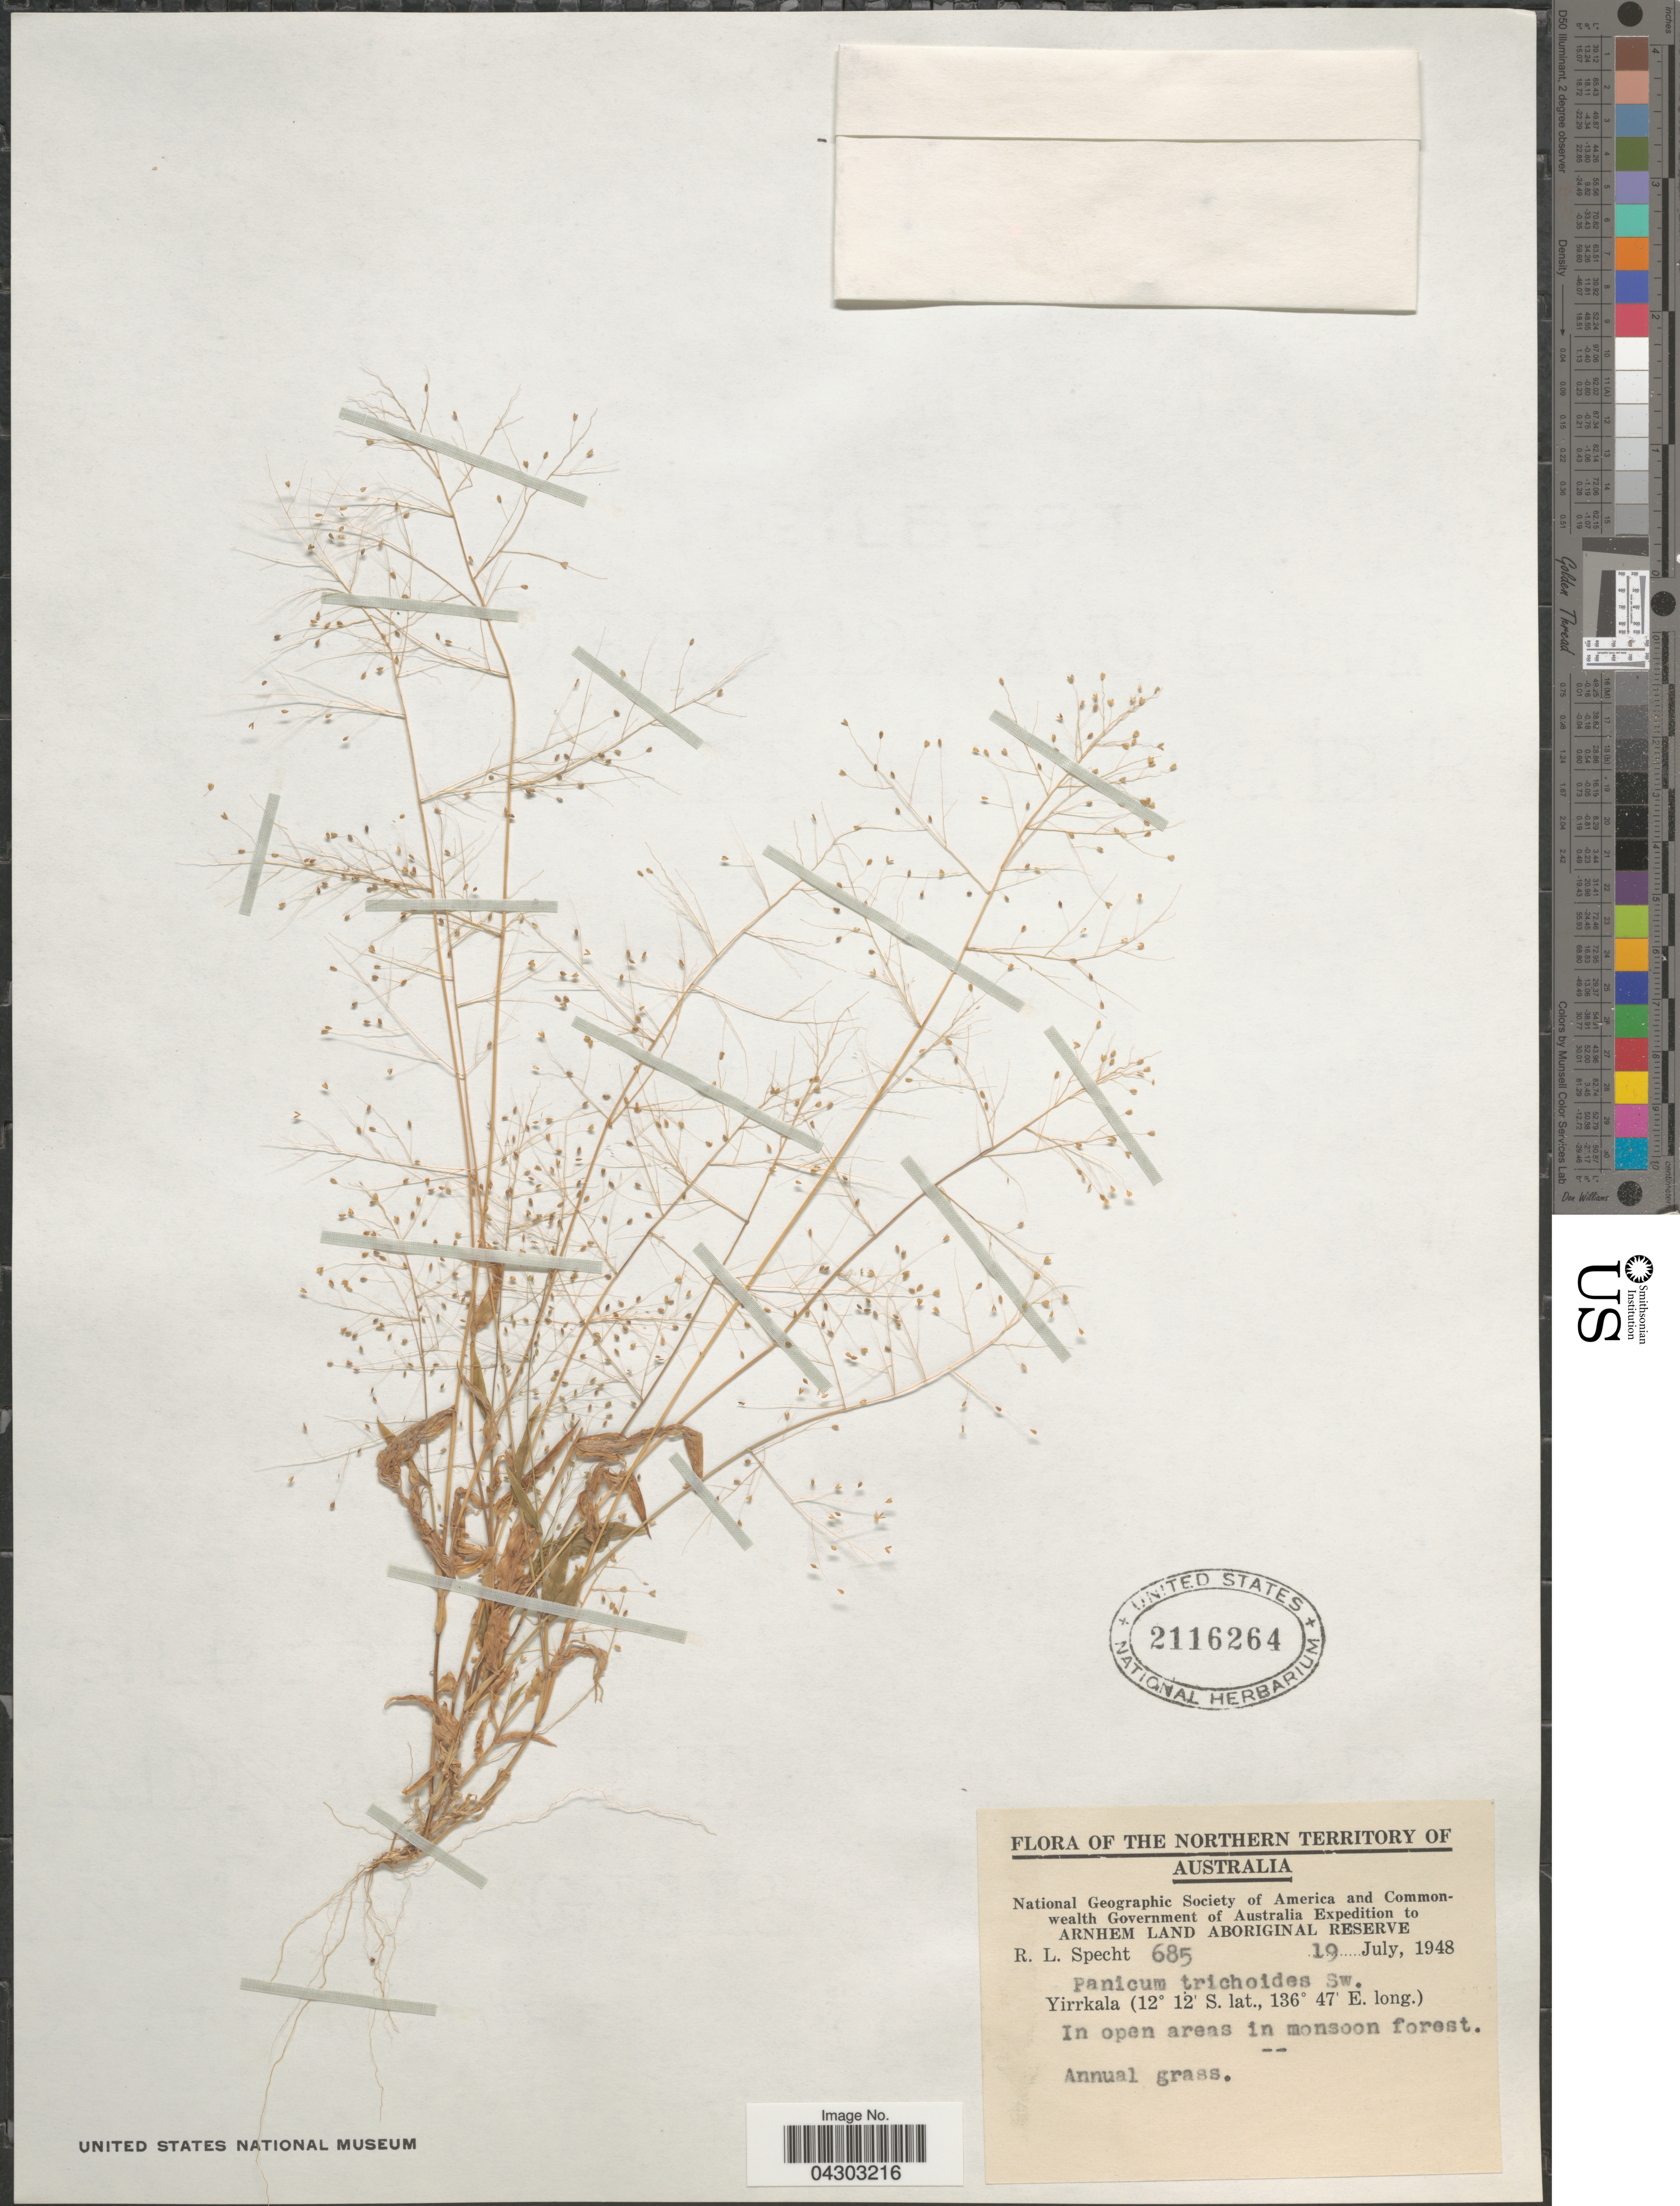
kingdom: Plantae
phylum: Tracheophyta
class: Liliopsida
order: Poales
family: Poaceae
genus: Panicum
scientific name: Panicum trichoides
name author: Sw.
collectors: R. L. Specht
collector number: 685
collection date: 1948-07-19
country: Australia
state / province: Northern Territory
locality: National Geographic Society of America and Commonwealth Government of Australia Expedition to Arnhem Land Aboriginal Reserve. Yirrkala.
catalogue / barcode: US 2116264